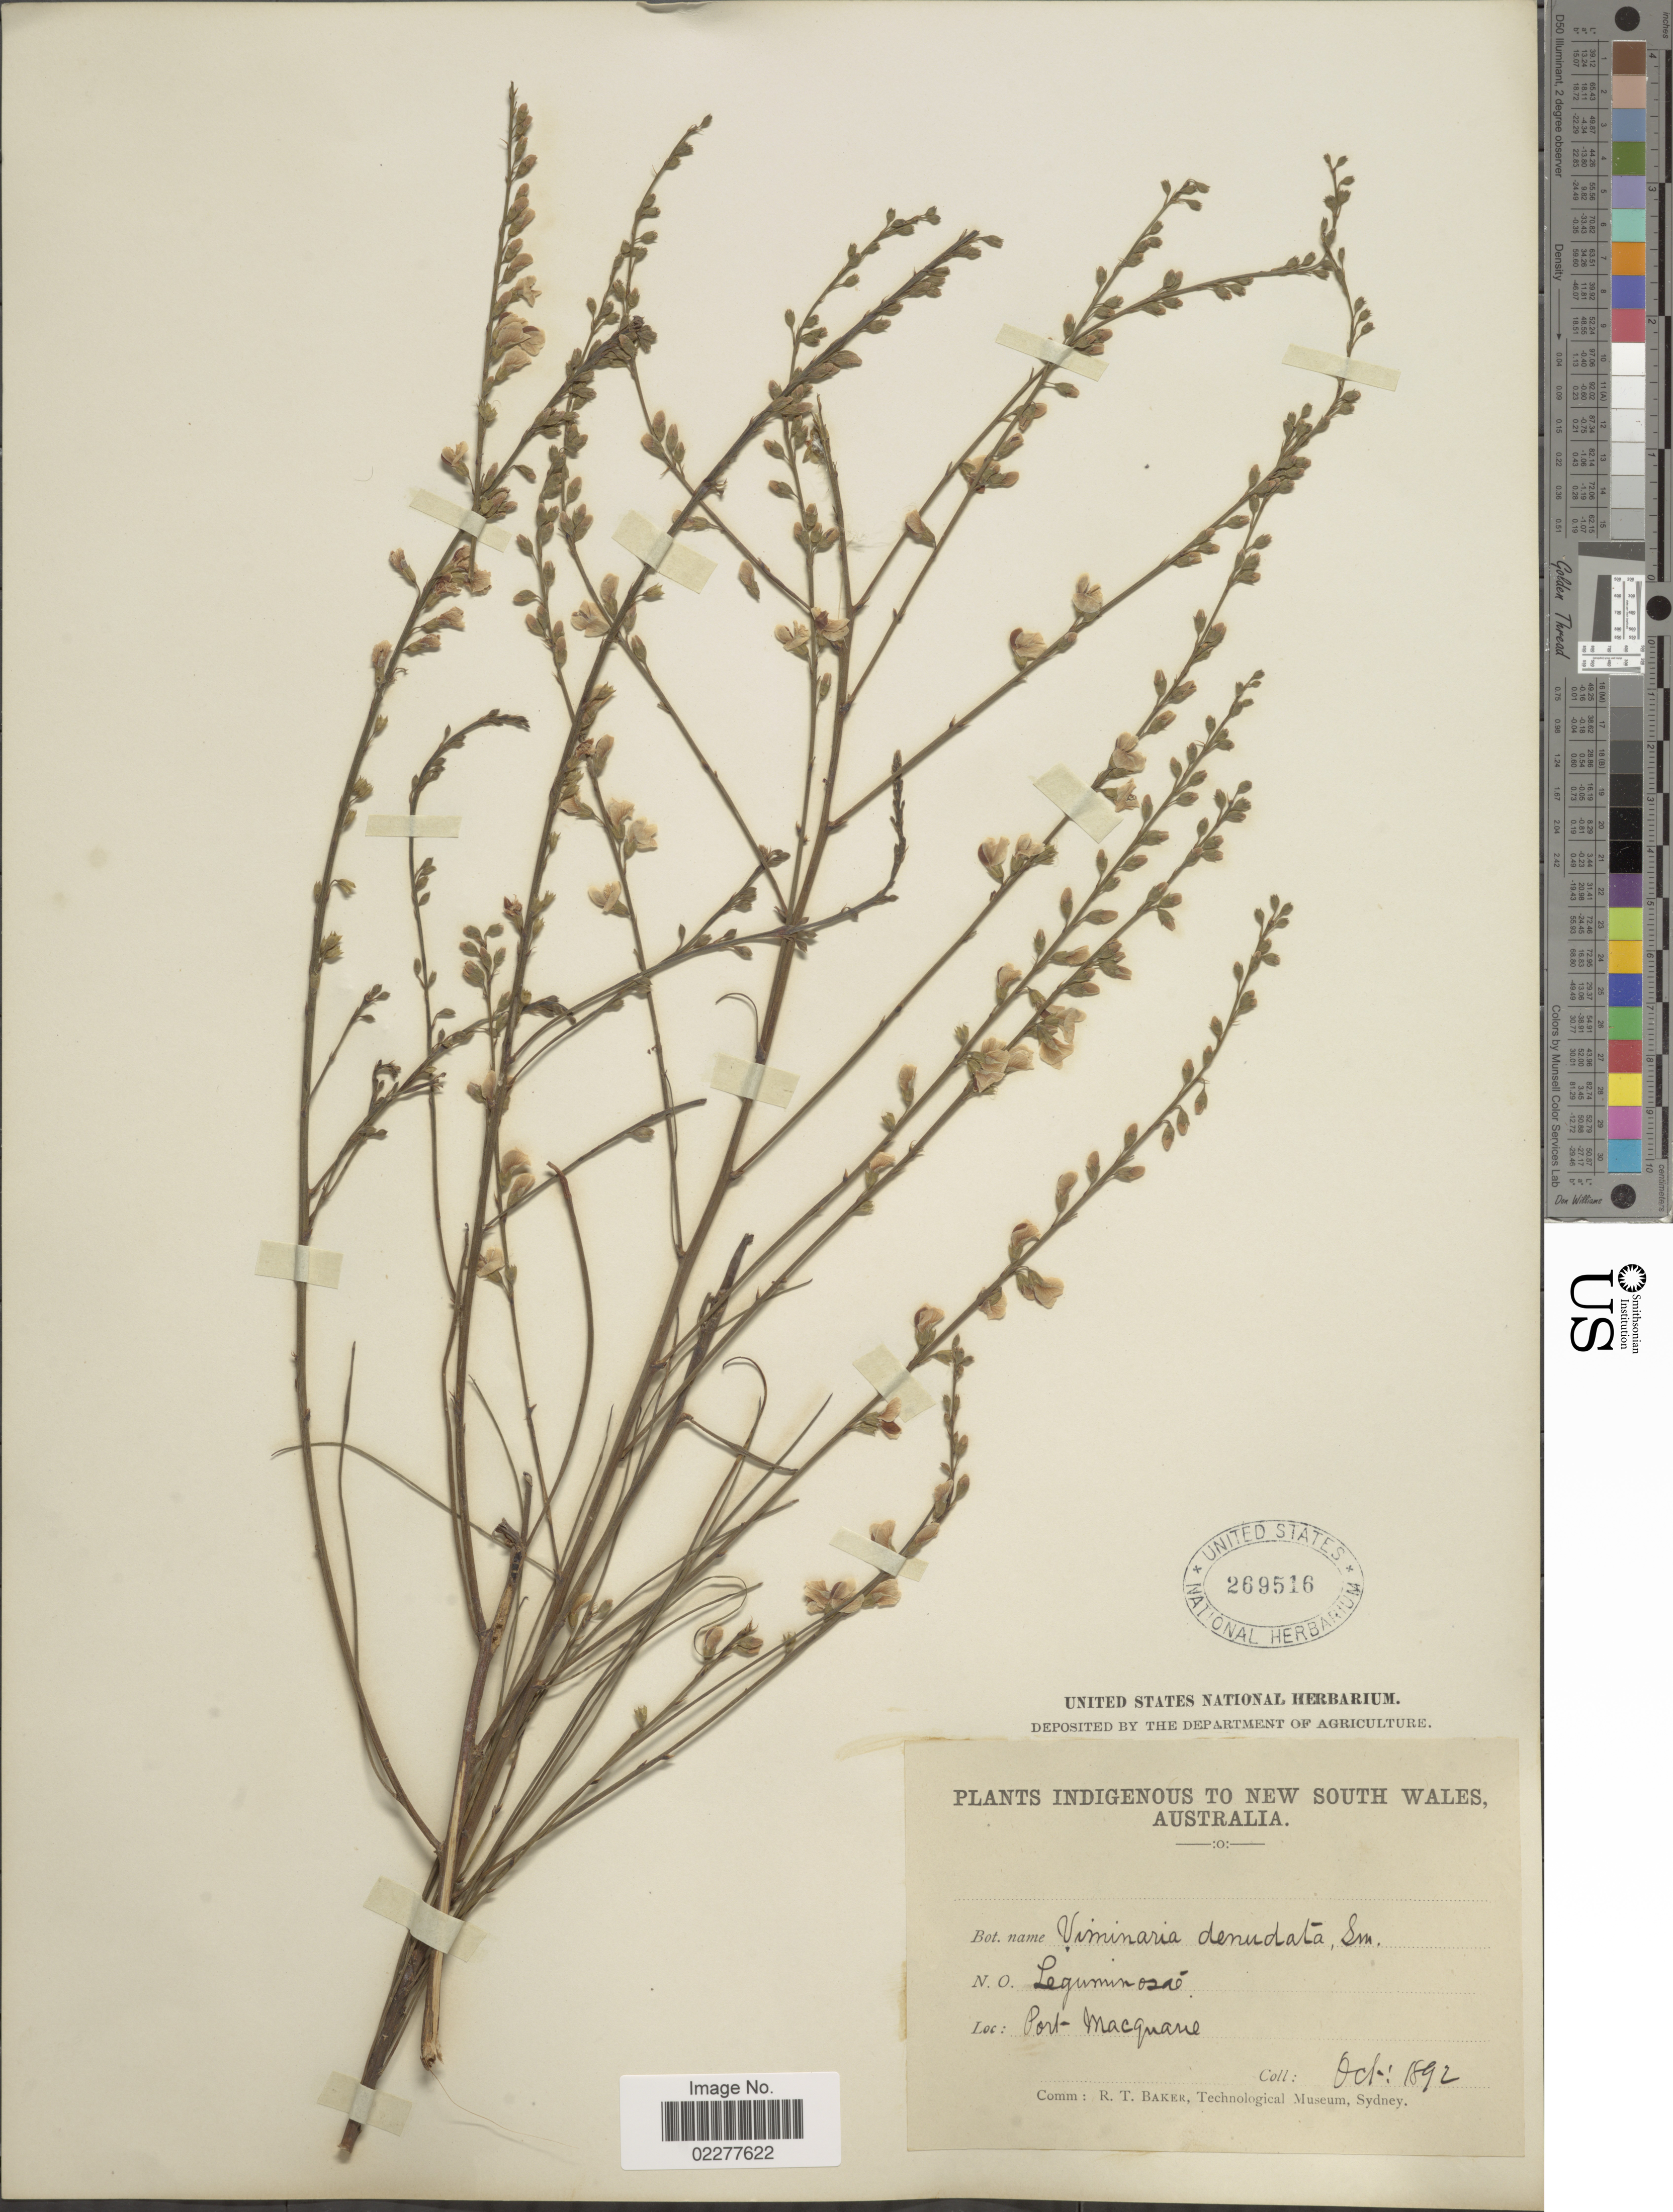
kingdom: Plantae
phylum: Tracheophyta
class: Magnoliopsida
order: Fabales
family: Fabaceae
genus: Viminaria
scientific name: Viminaria denudata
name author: Sm.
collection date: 1892-10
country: Australia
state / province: New South Wales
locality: Port-Macquare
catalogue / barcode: US 269516